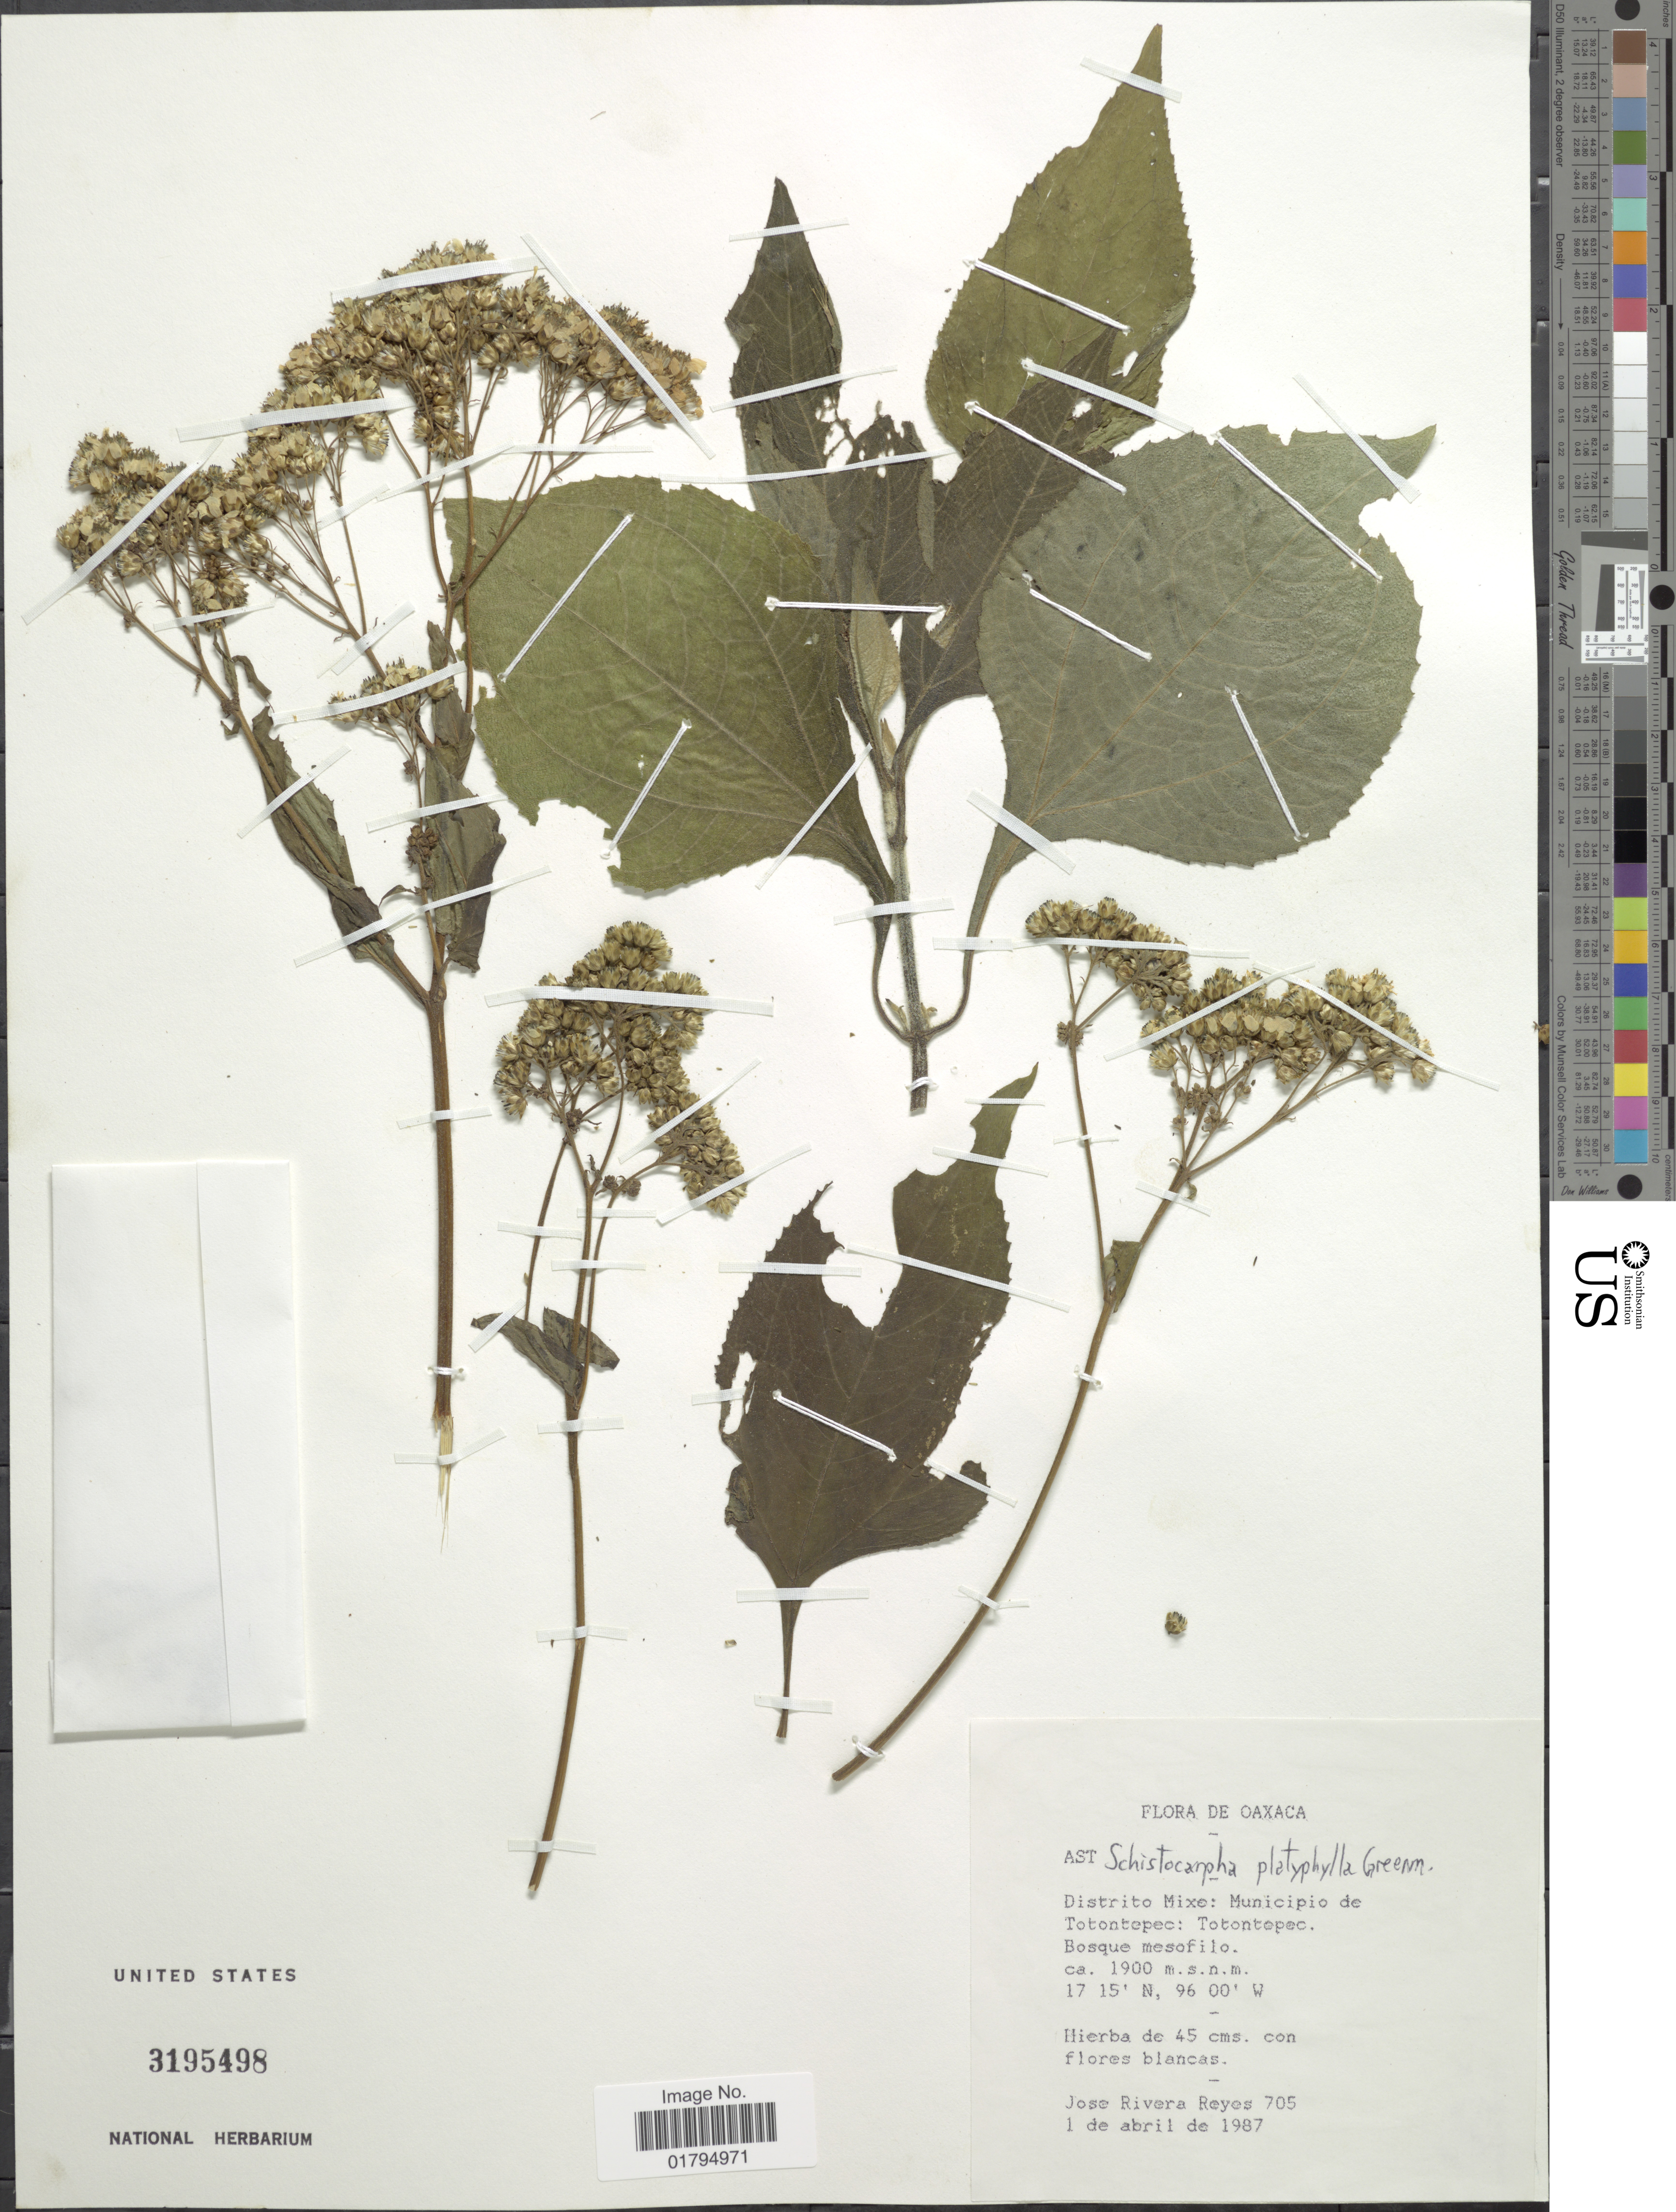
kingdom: Plantae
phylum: Tracheophyta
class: Magnoliopsida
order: Asterales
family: Asteraceae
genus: Schistocarpha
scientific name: Schistocarpha platyphylla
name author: Greenm.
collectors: J. Reyes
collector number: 705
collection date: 1987-04-01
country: Mexico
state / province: Oaxaca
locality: Distrito Mixe: Municipio de Totontepec: Totontepec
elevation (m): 1900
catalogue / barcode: US 3195498